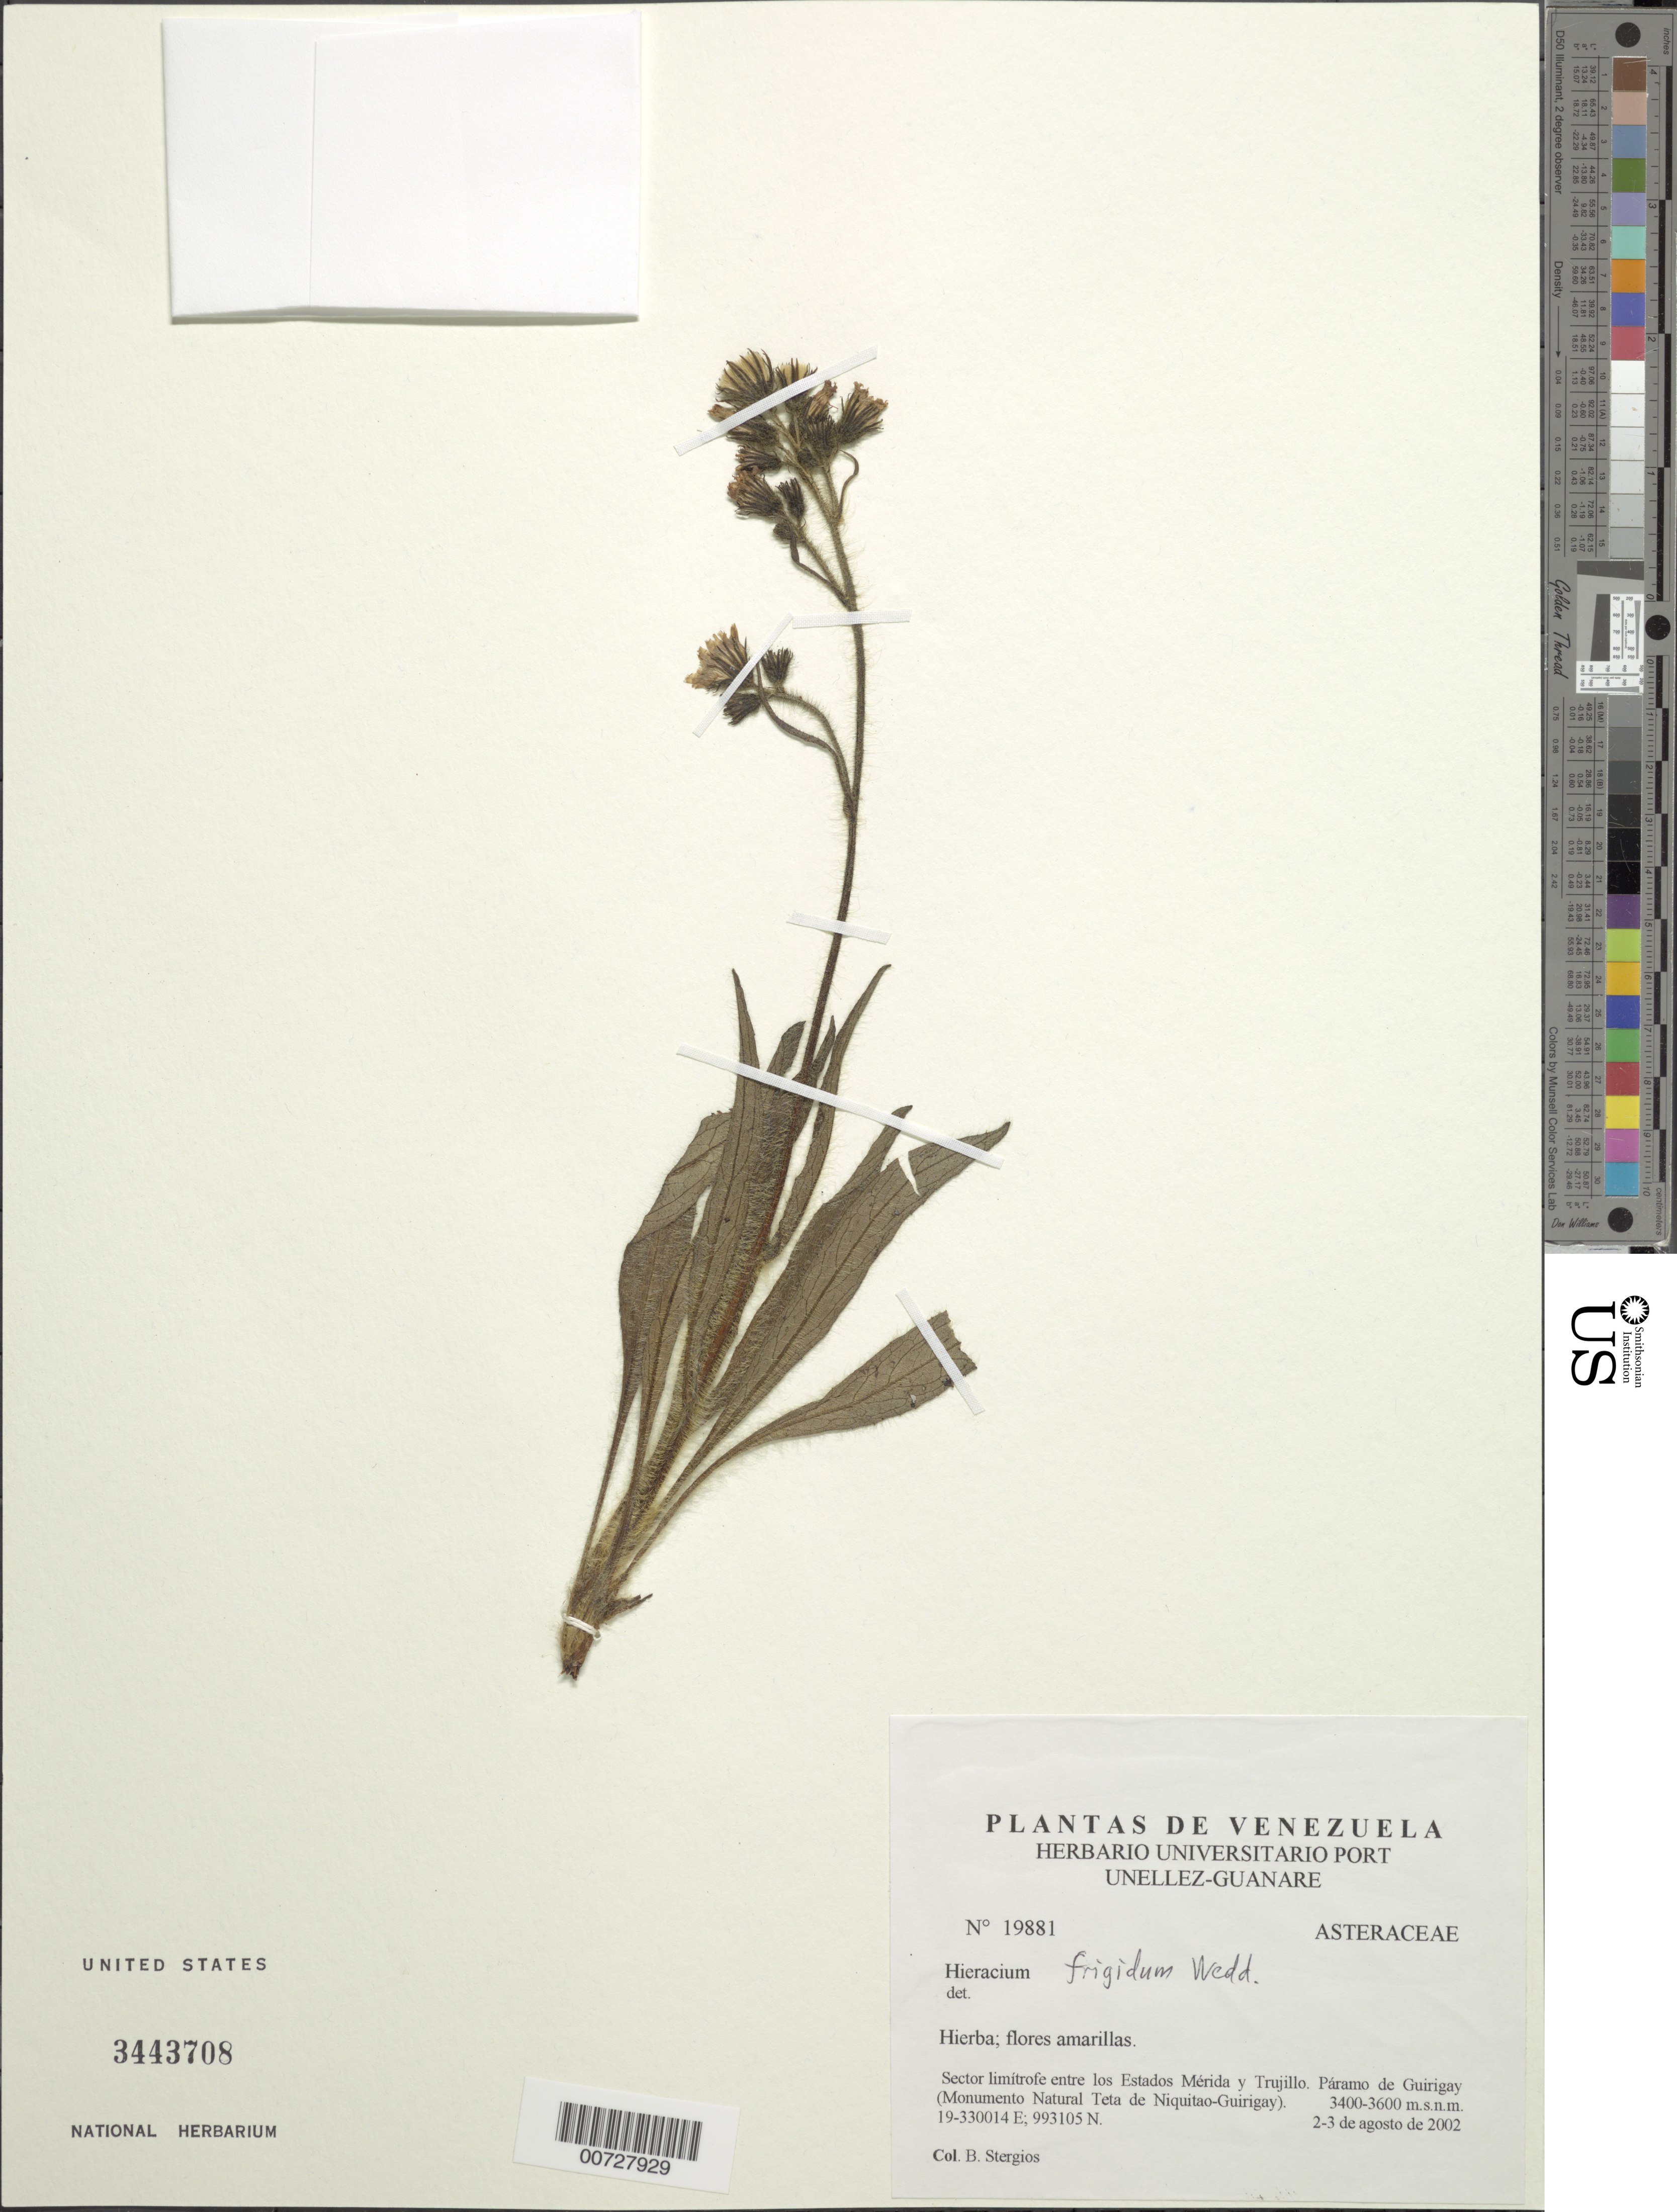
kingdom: Plantae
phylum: Tracheophyta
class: Magnoliopsida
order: Asterales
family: Asteraceae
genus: Hieracium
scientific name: Hieracium jubatum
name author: Fr.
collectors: B. G. Stergios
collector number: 19881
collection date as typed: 02 Aug 2002 to 03 Aug 2002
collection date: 2002-08-02/2002-08-03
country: Venezuela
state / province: Trujillo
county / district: Boconó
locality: Páramo de Guirigay (Monumento Natural Teta de Niquitao-Guirigay). Sector limítrofe entre los Estados Mérida y Trujillo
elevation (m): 3400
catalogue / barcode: US 3443708